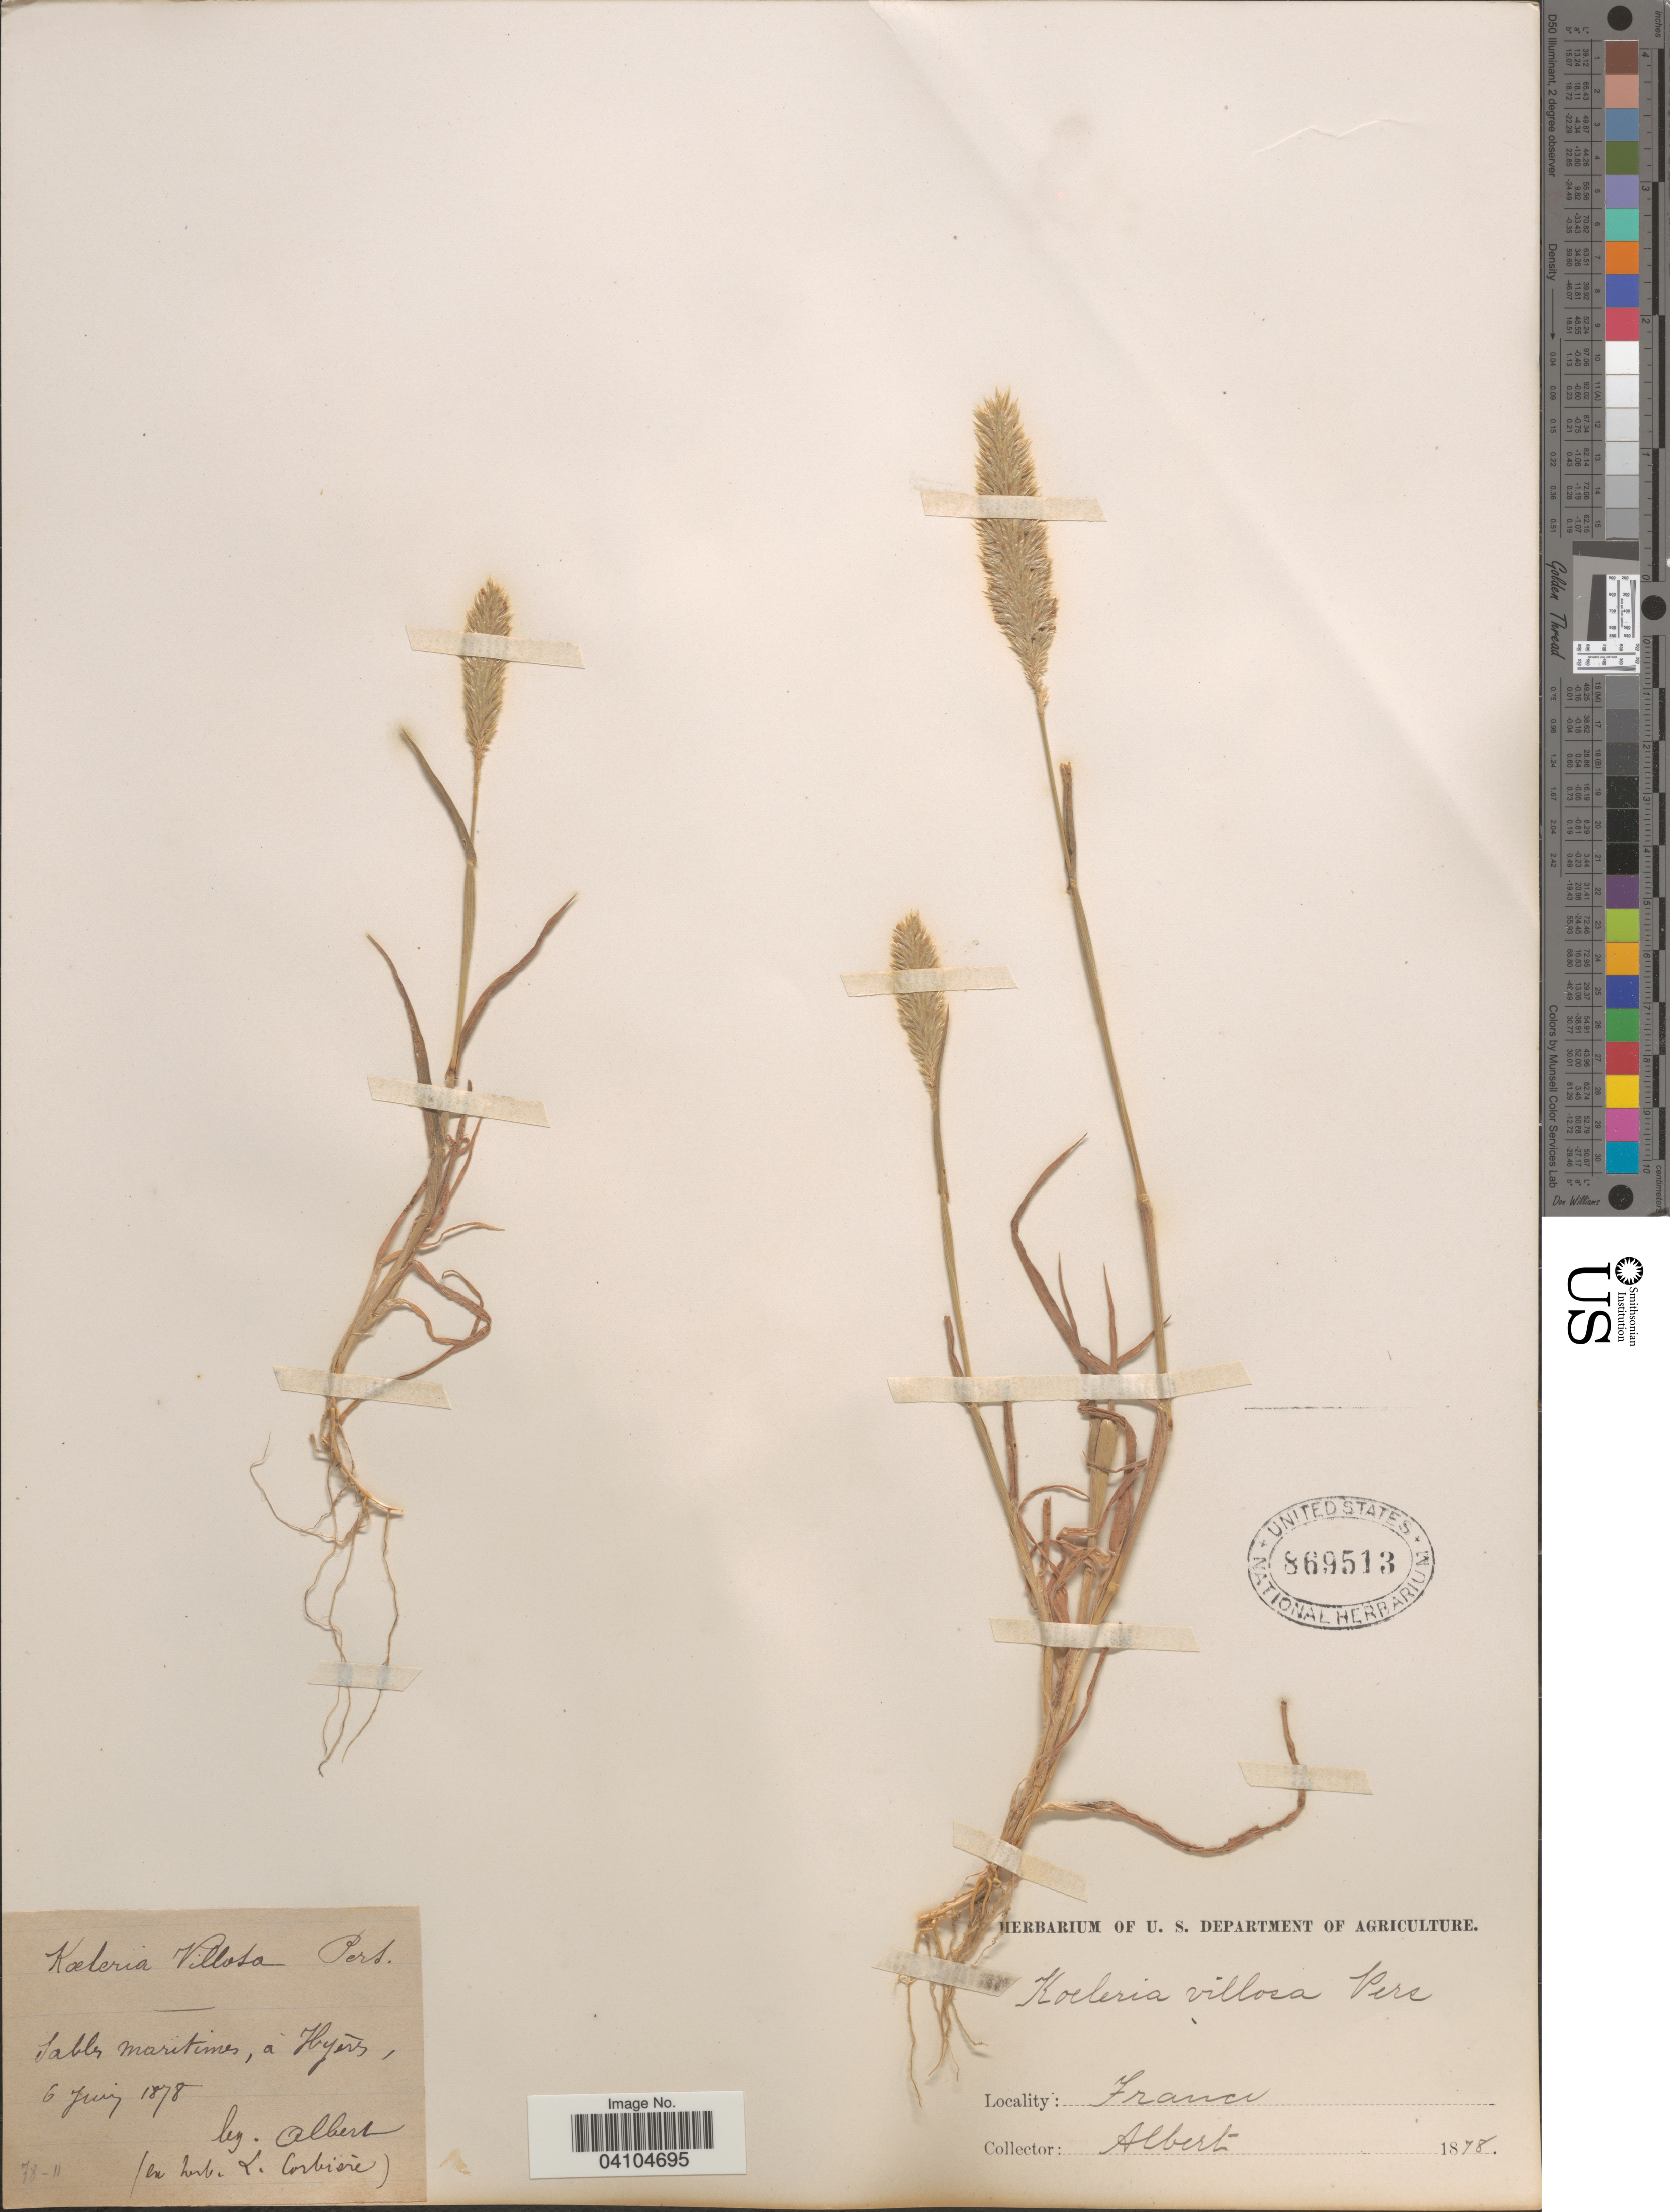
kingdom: Plantae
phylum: Tracheophyta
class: Liliopsida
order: Poales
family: Poaceae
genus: Rostraria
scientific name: Rostraria litorea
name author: (All.) Holub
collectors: -- Albert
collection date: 1878-06-06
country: France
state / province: Provence-Alpes-Côte d'Azur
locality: Sables maritimes, à Hyérs [= Hyeres].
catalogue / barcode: US 869513